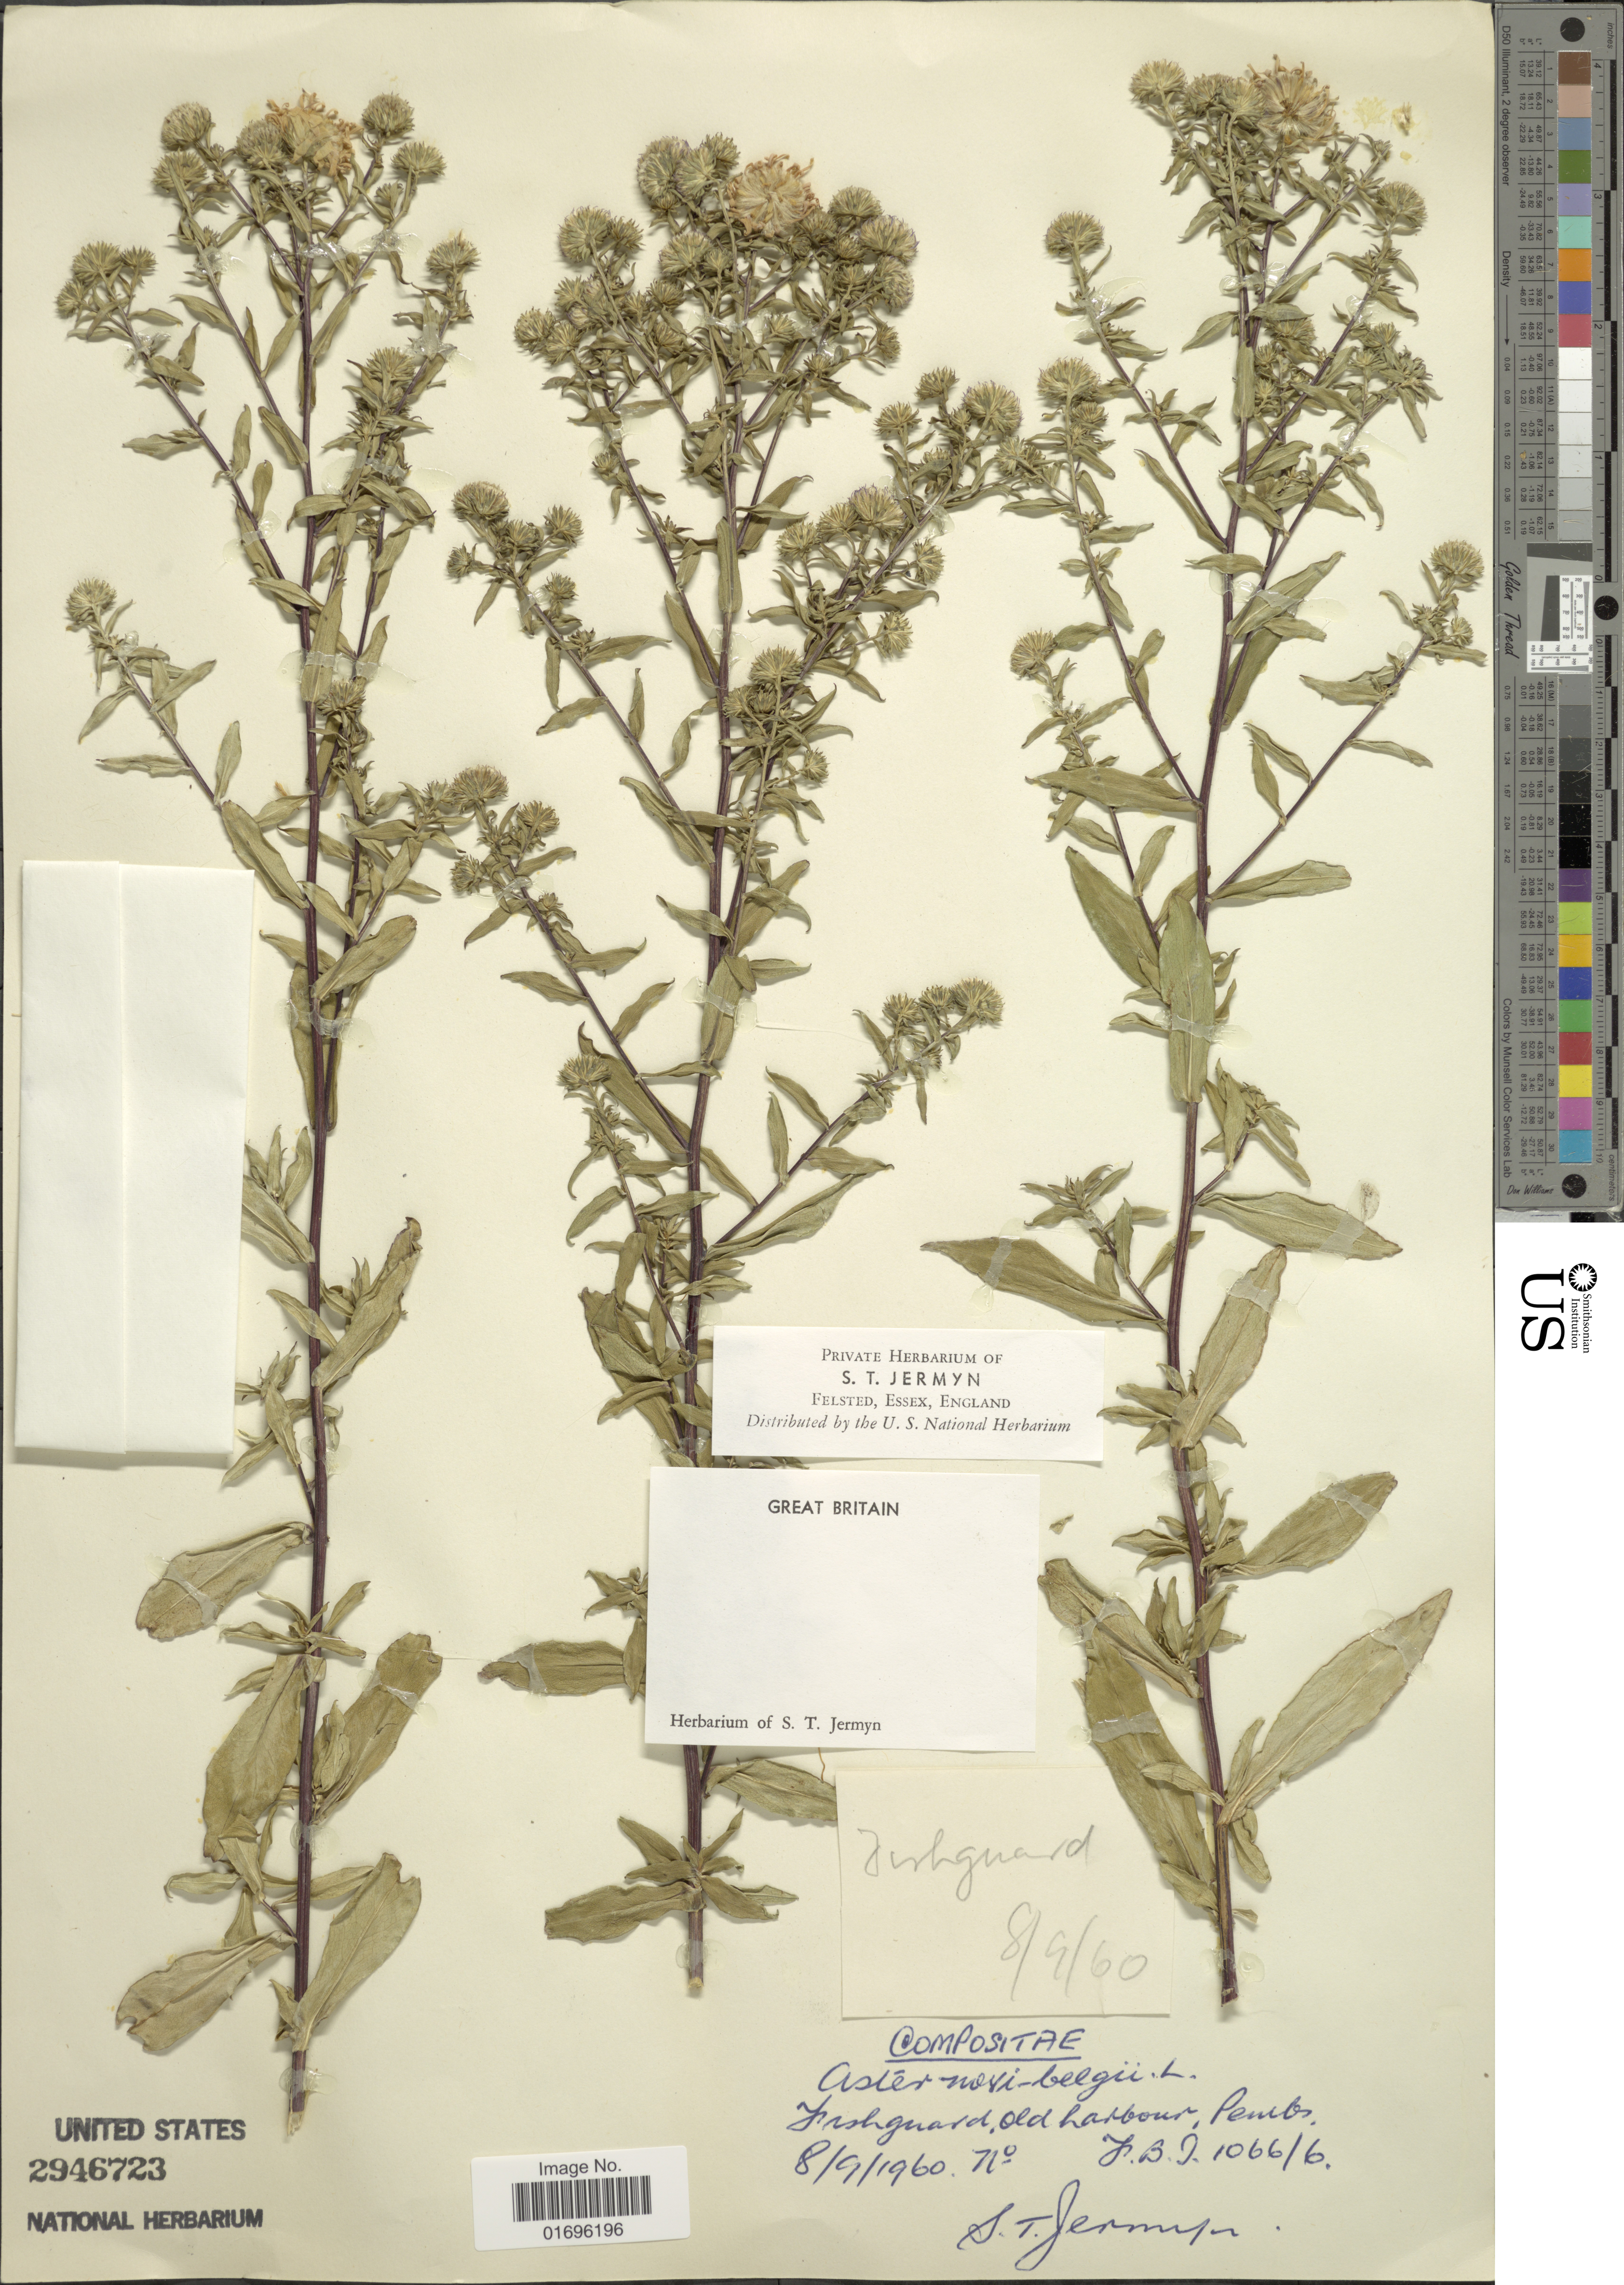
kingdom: Plantae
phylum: Tracheophyta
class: Magnoliopsida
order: Asterales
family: Asteraceae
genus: Aster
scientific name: Aster novi-belgii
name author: L.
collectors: S. Jermyn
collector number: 1066/6?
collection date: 1960-09-08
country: United Kingdom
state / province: Wales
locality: Fishguard, Old harbour, Pembrokeshire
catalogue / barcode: US 2946723